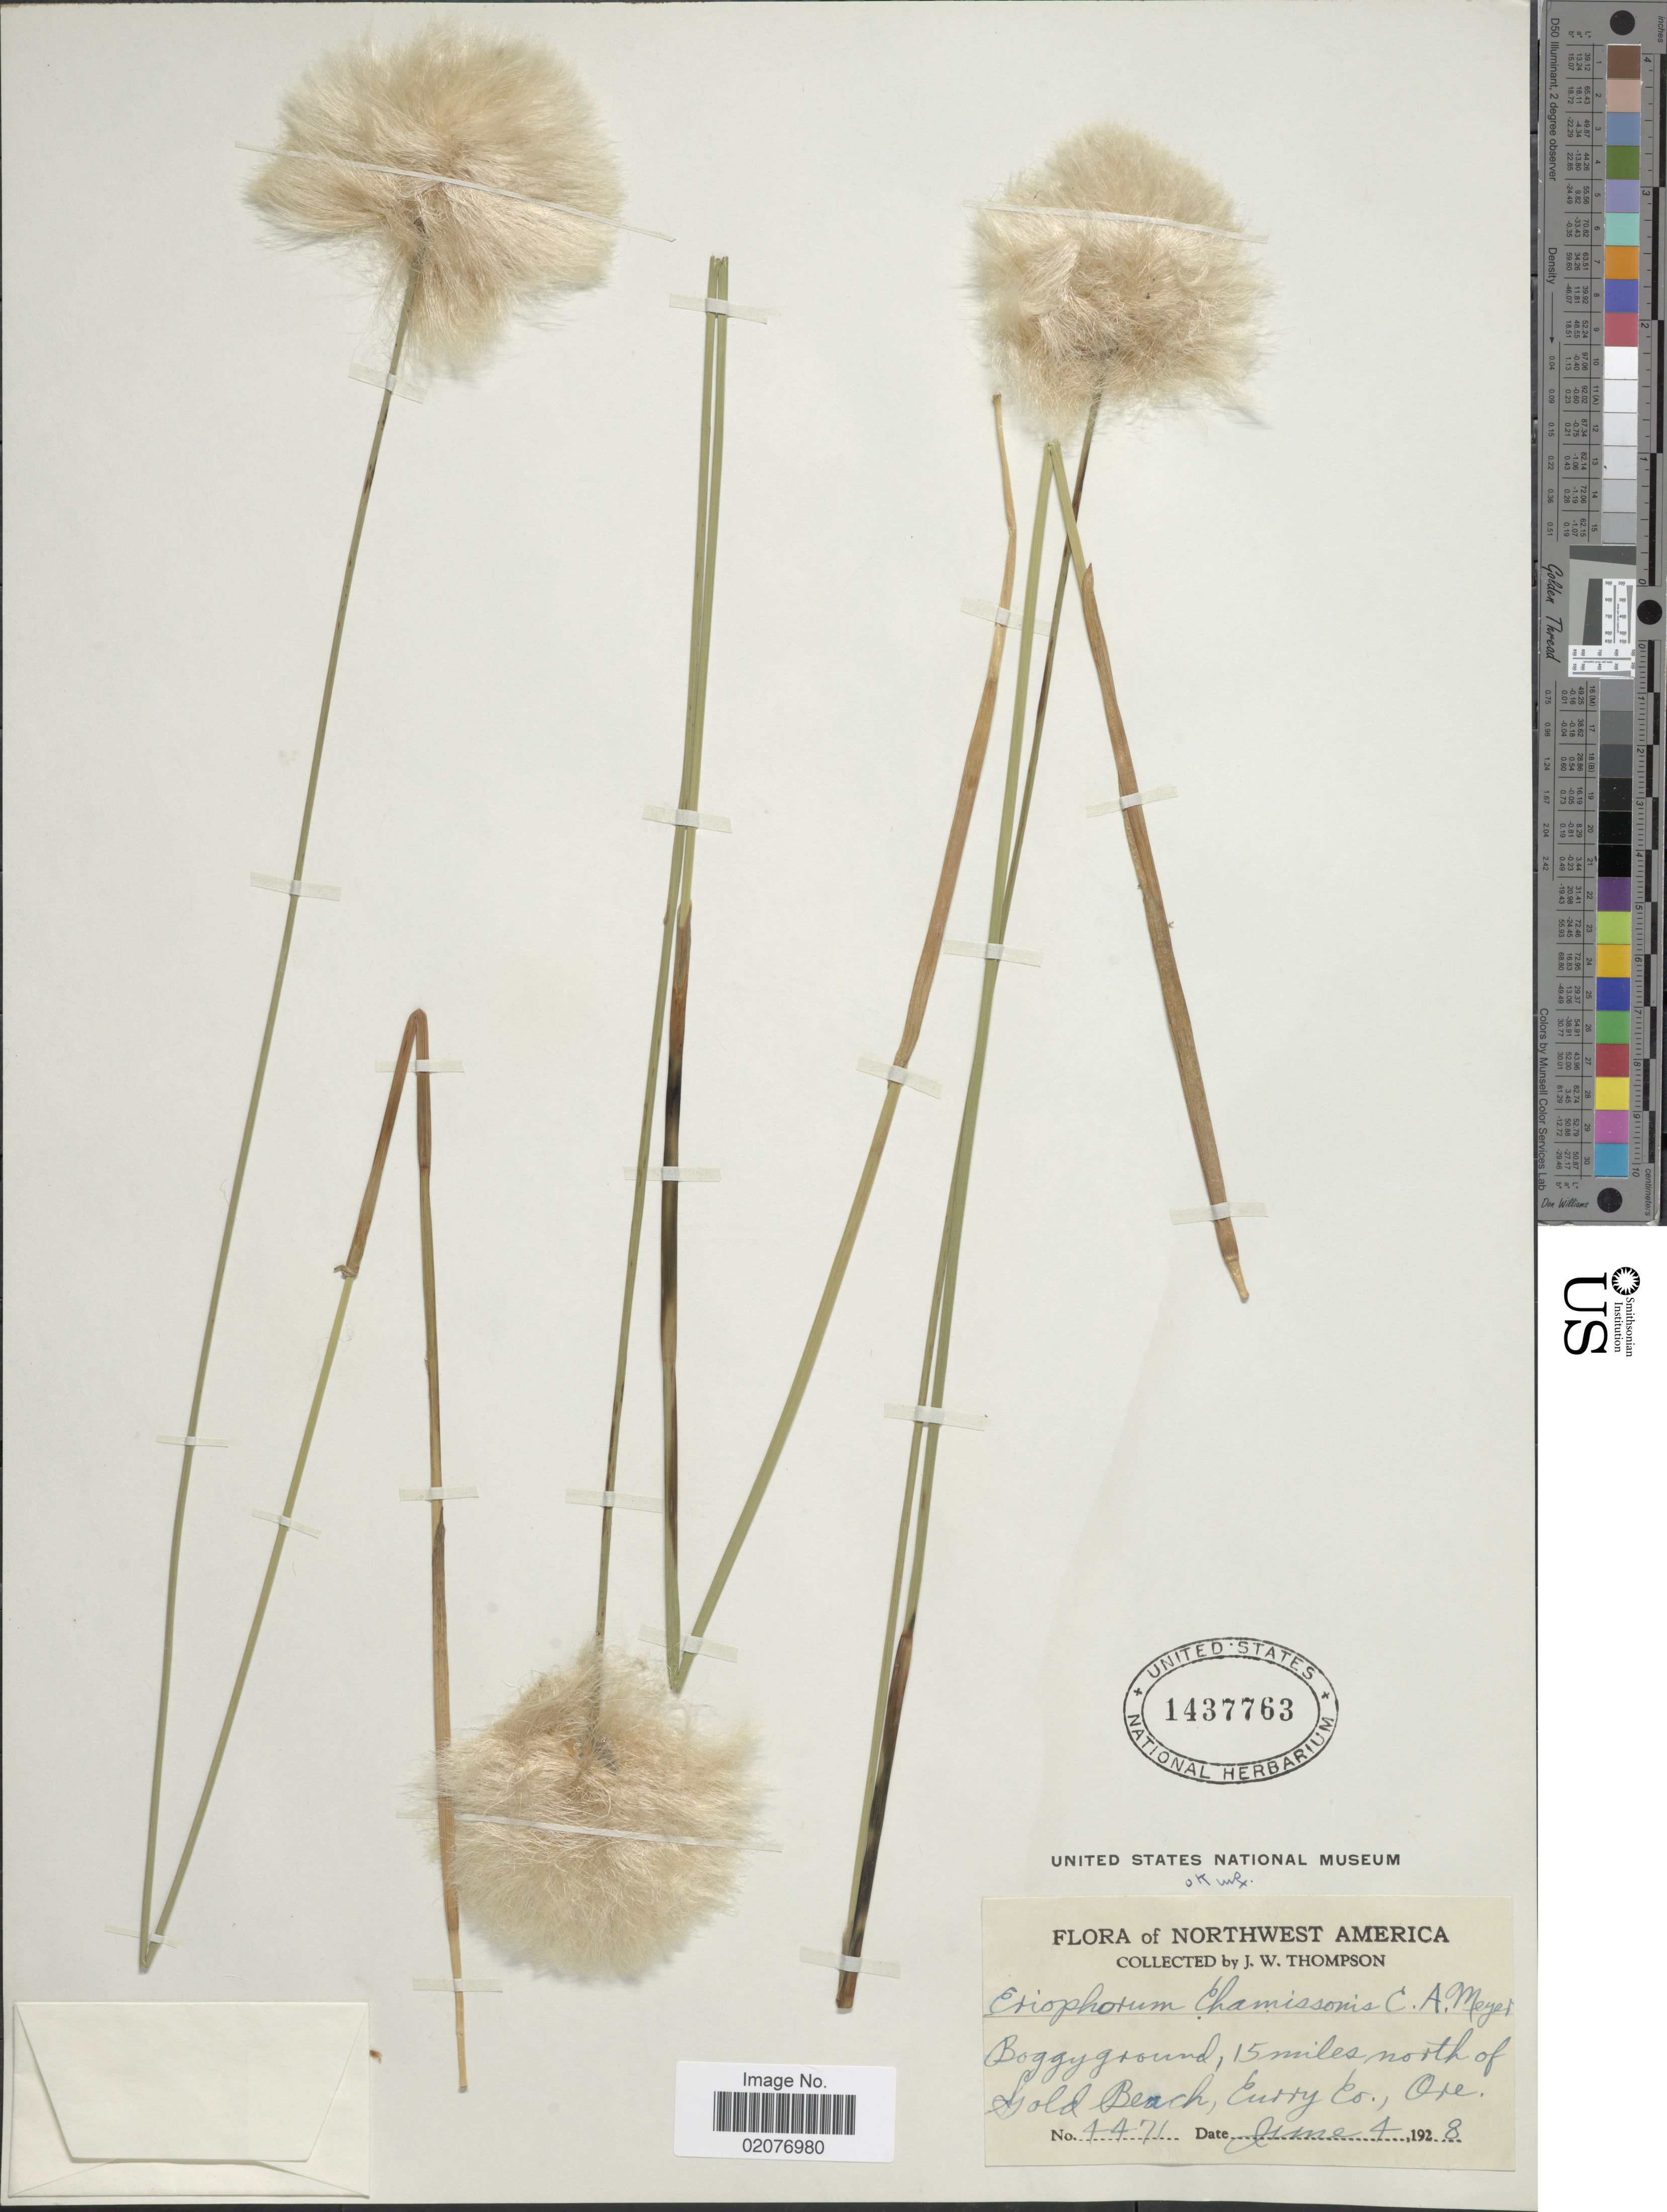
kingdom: Plantae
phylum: Tracheophyta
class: Liliopsida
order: Poales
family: Cyperaceae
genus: Eriophorum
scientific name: Eriophorum chamissonis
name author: C.A. Mey.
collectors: J. W. Thompson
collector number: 4471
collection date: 1928-06-04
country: United States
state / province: Oregon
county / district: Curry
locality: Northwest America, Boggy ground, 15 miles north of Gold Beach, Curry Co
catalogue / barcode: US 1437763